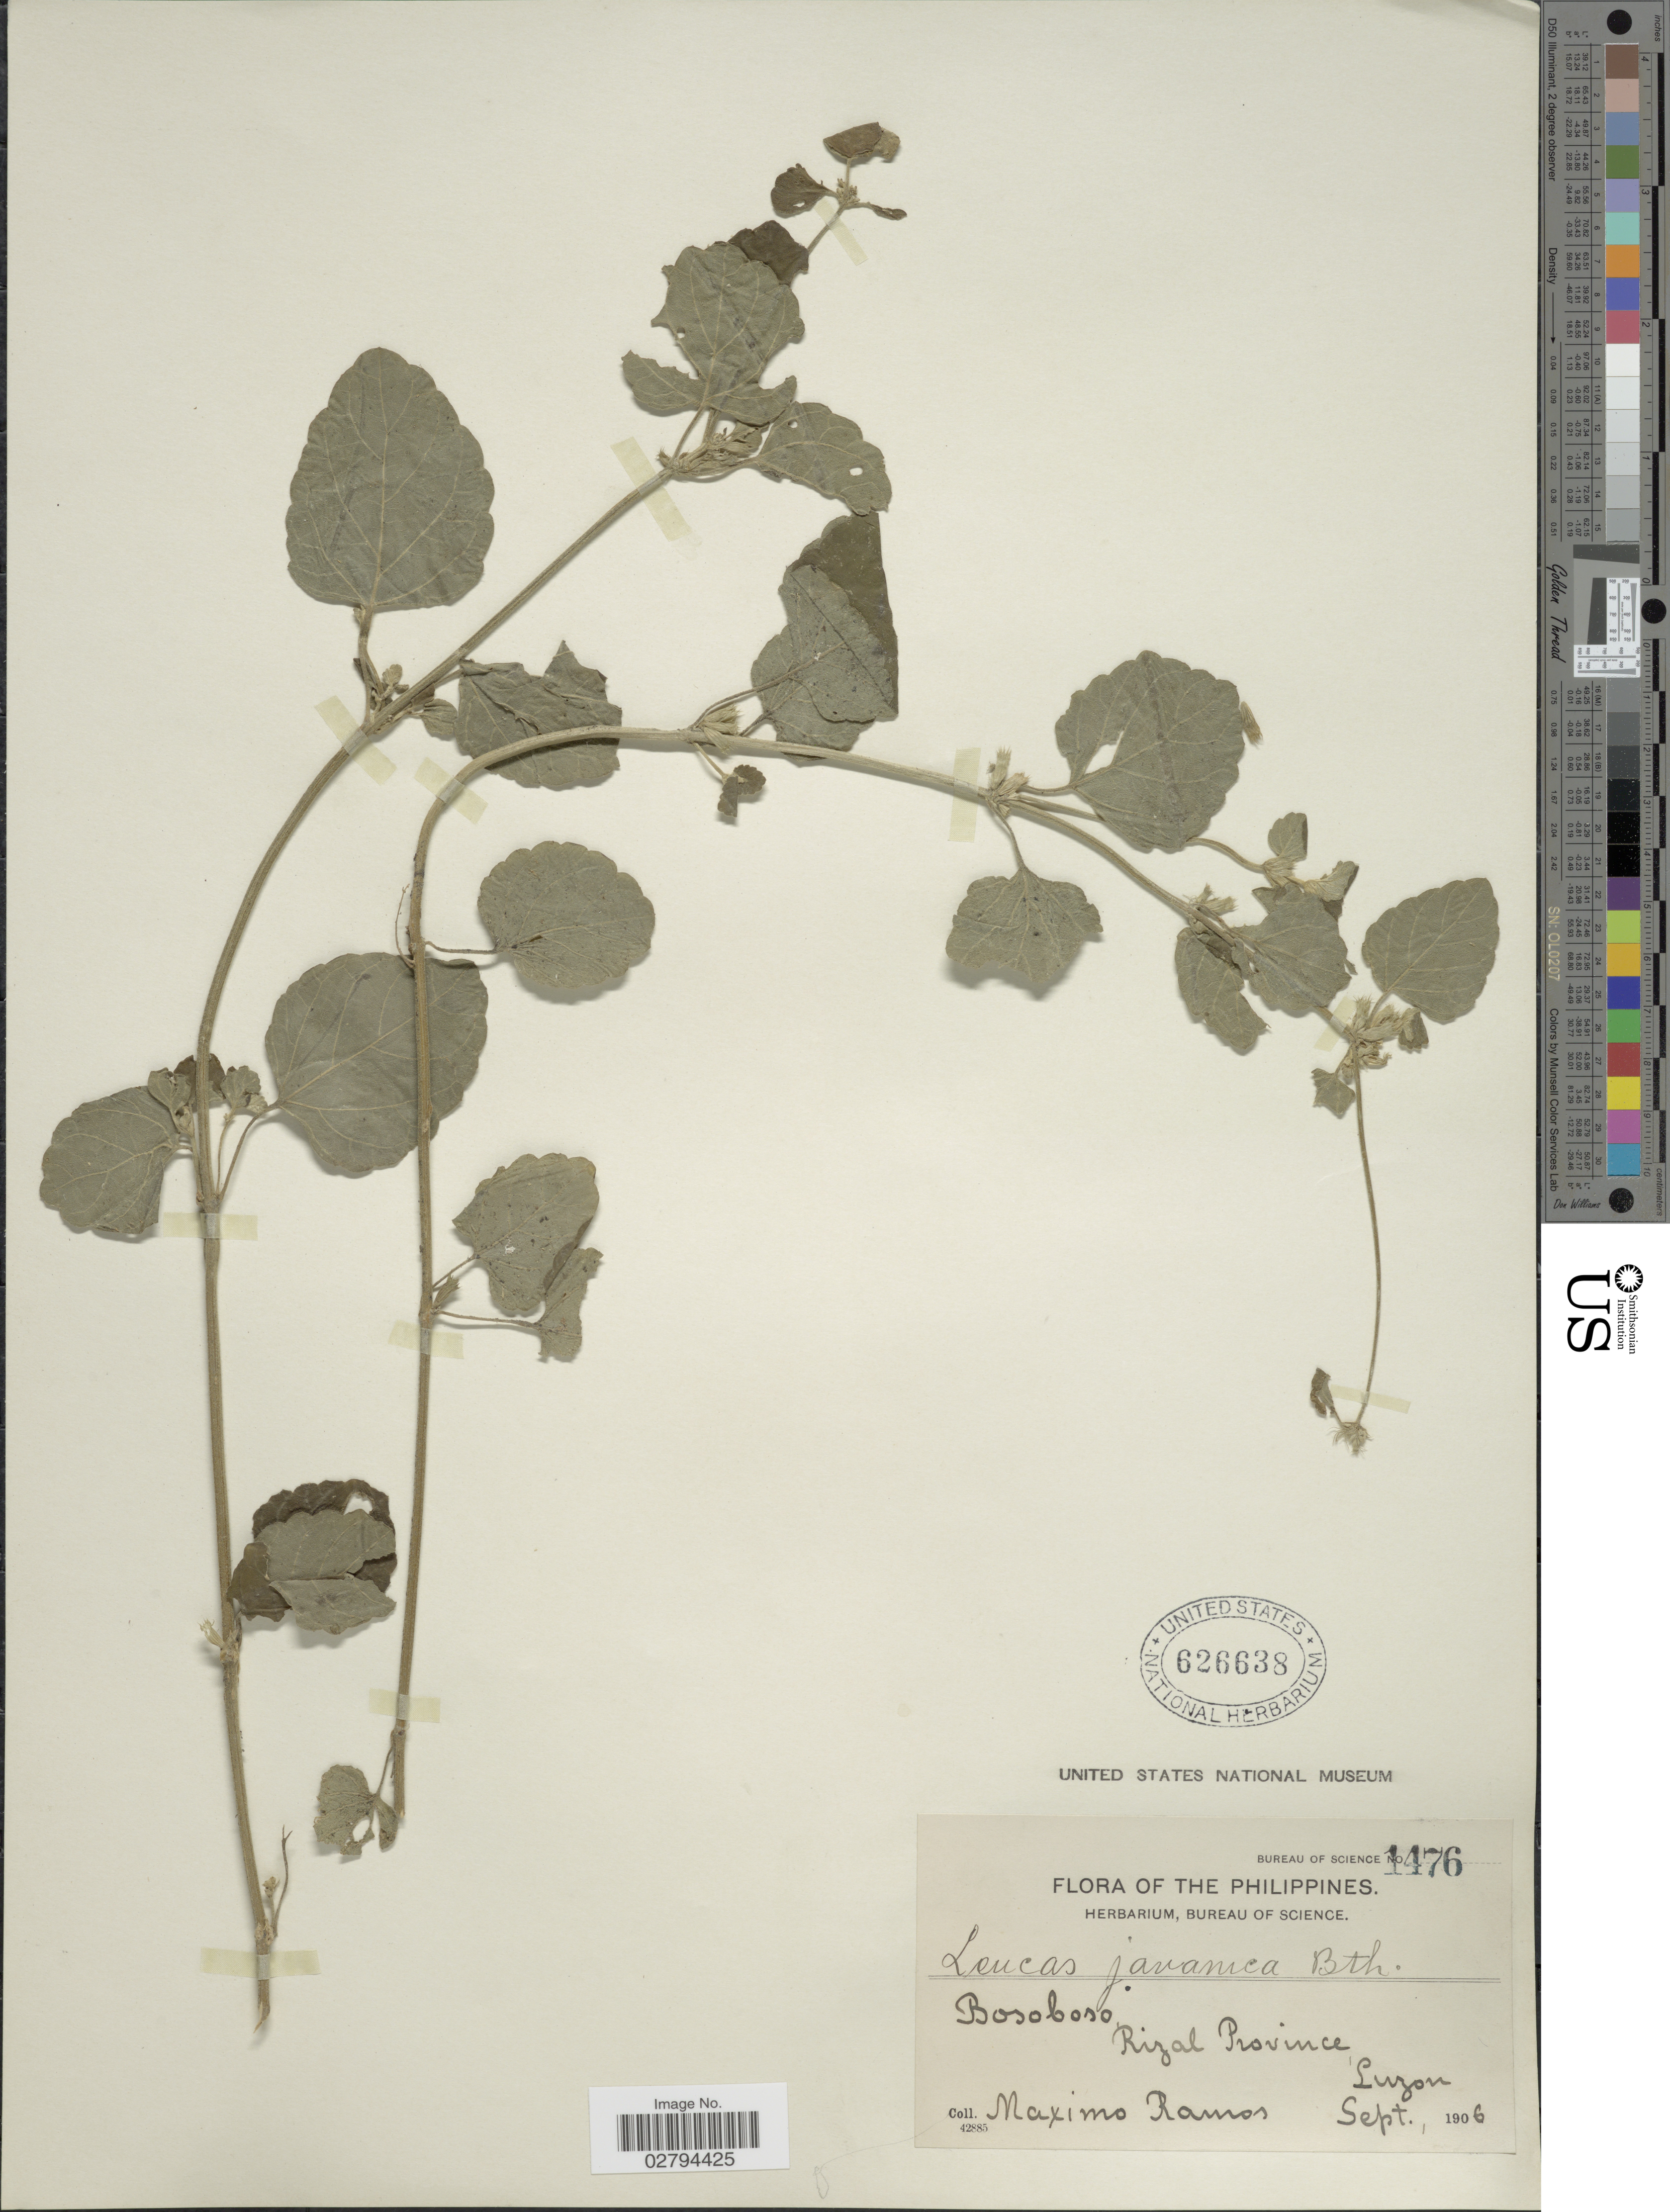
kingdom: Plantae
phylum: Tracheophyta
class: Magnoliopsida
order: Lamiales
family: Lamiaceae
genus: Leucas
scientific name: Leucas javanica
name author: Benth.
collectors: M. Ramos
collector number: Bureau of Science 1476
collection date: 1906-09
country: Philippines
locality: Bosoboso, Rizal Province. Luzon.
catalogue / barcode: US 626638